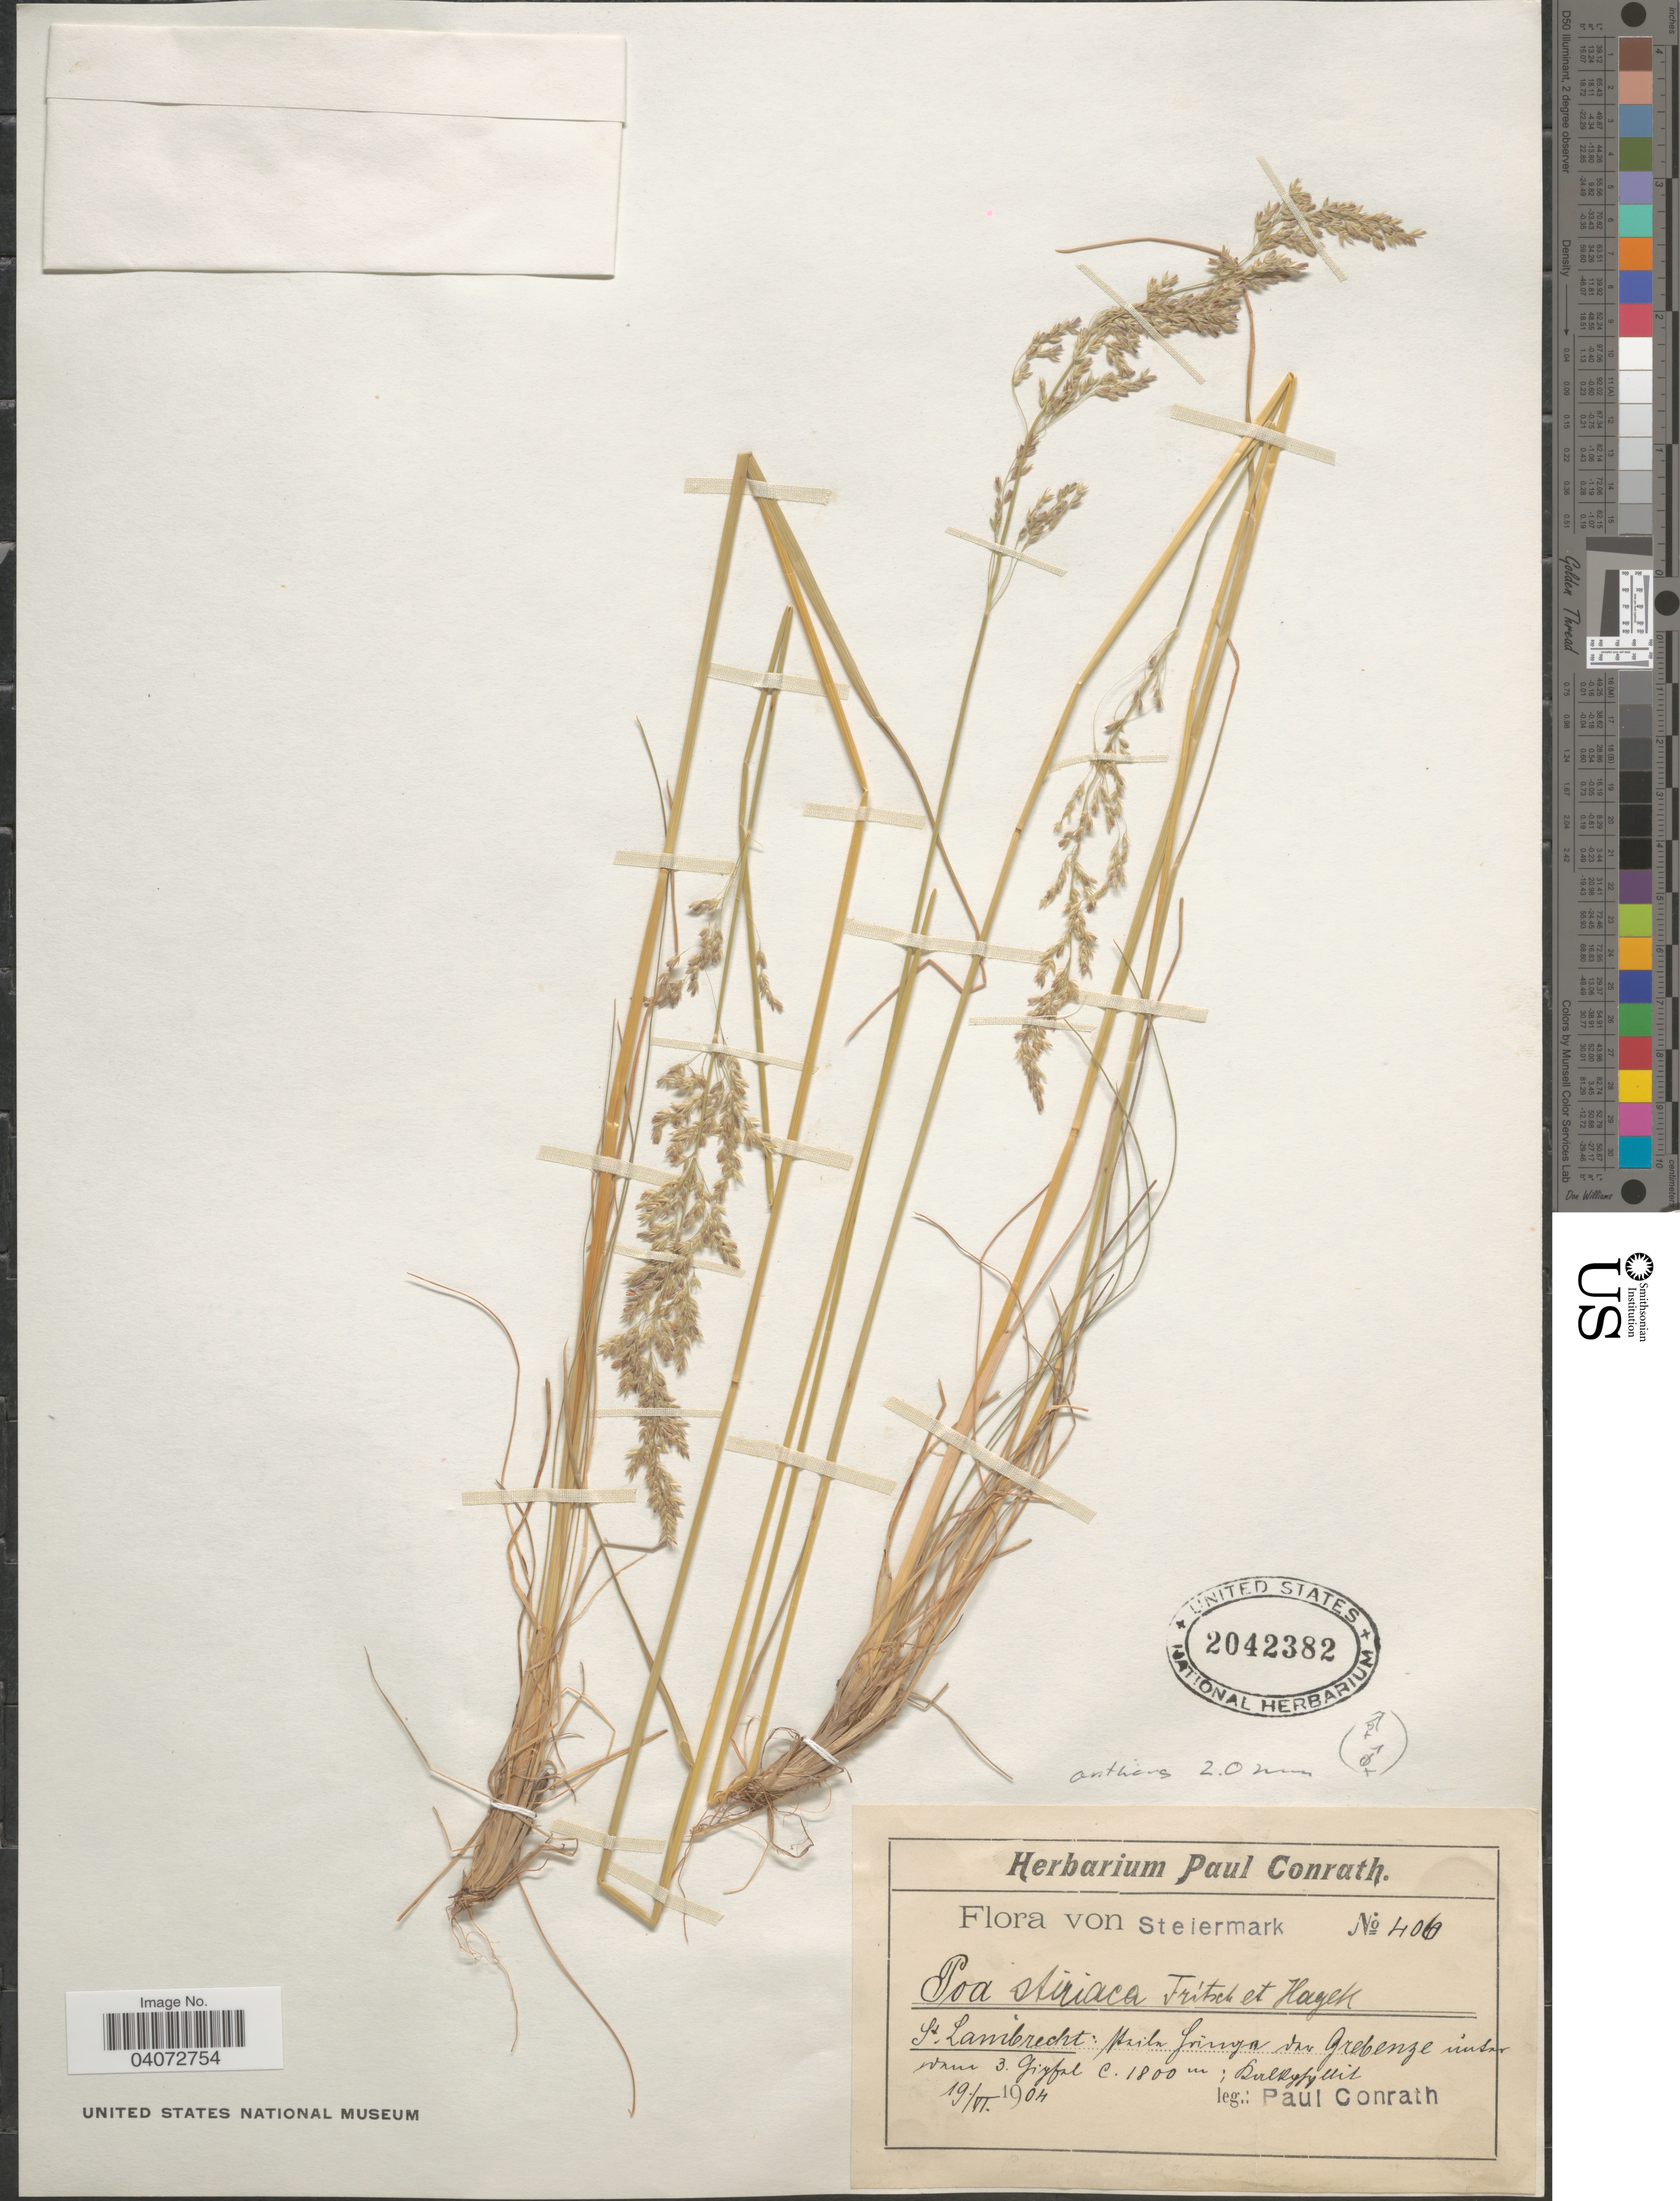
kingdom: Plantae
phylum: Tracheophyta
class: Liliopsida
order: Poales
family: Poaceae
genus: Poa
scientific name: Poa stiriaca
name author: Fritsch & Hayek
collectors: P. Conrath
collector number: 406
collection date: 1904-06-19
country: Austria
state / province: Steiermark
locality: St. Lambrecht: Asila[interpreted] gringa[interpreted] van[interpreted] Grebenze inter [illegible text] 3. grizfal[interpreted].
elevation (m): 1800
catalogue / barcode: US 2042382